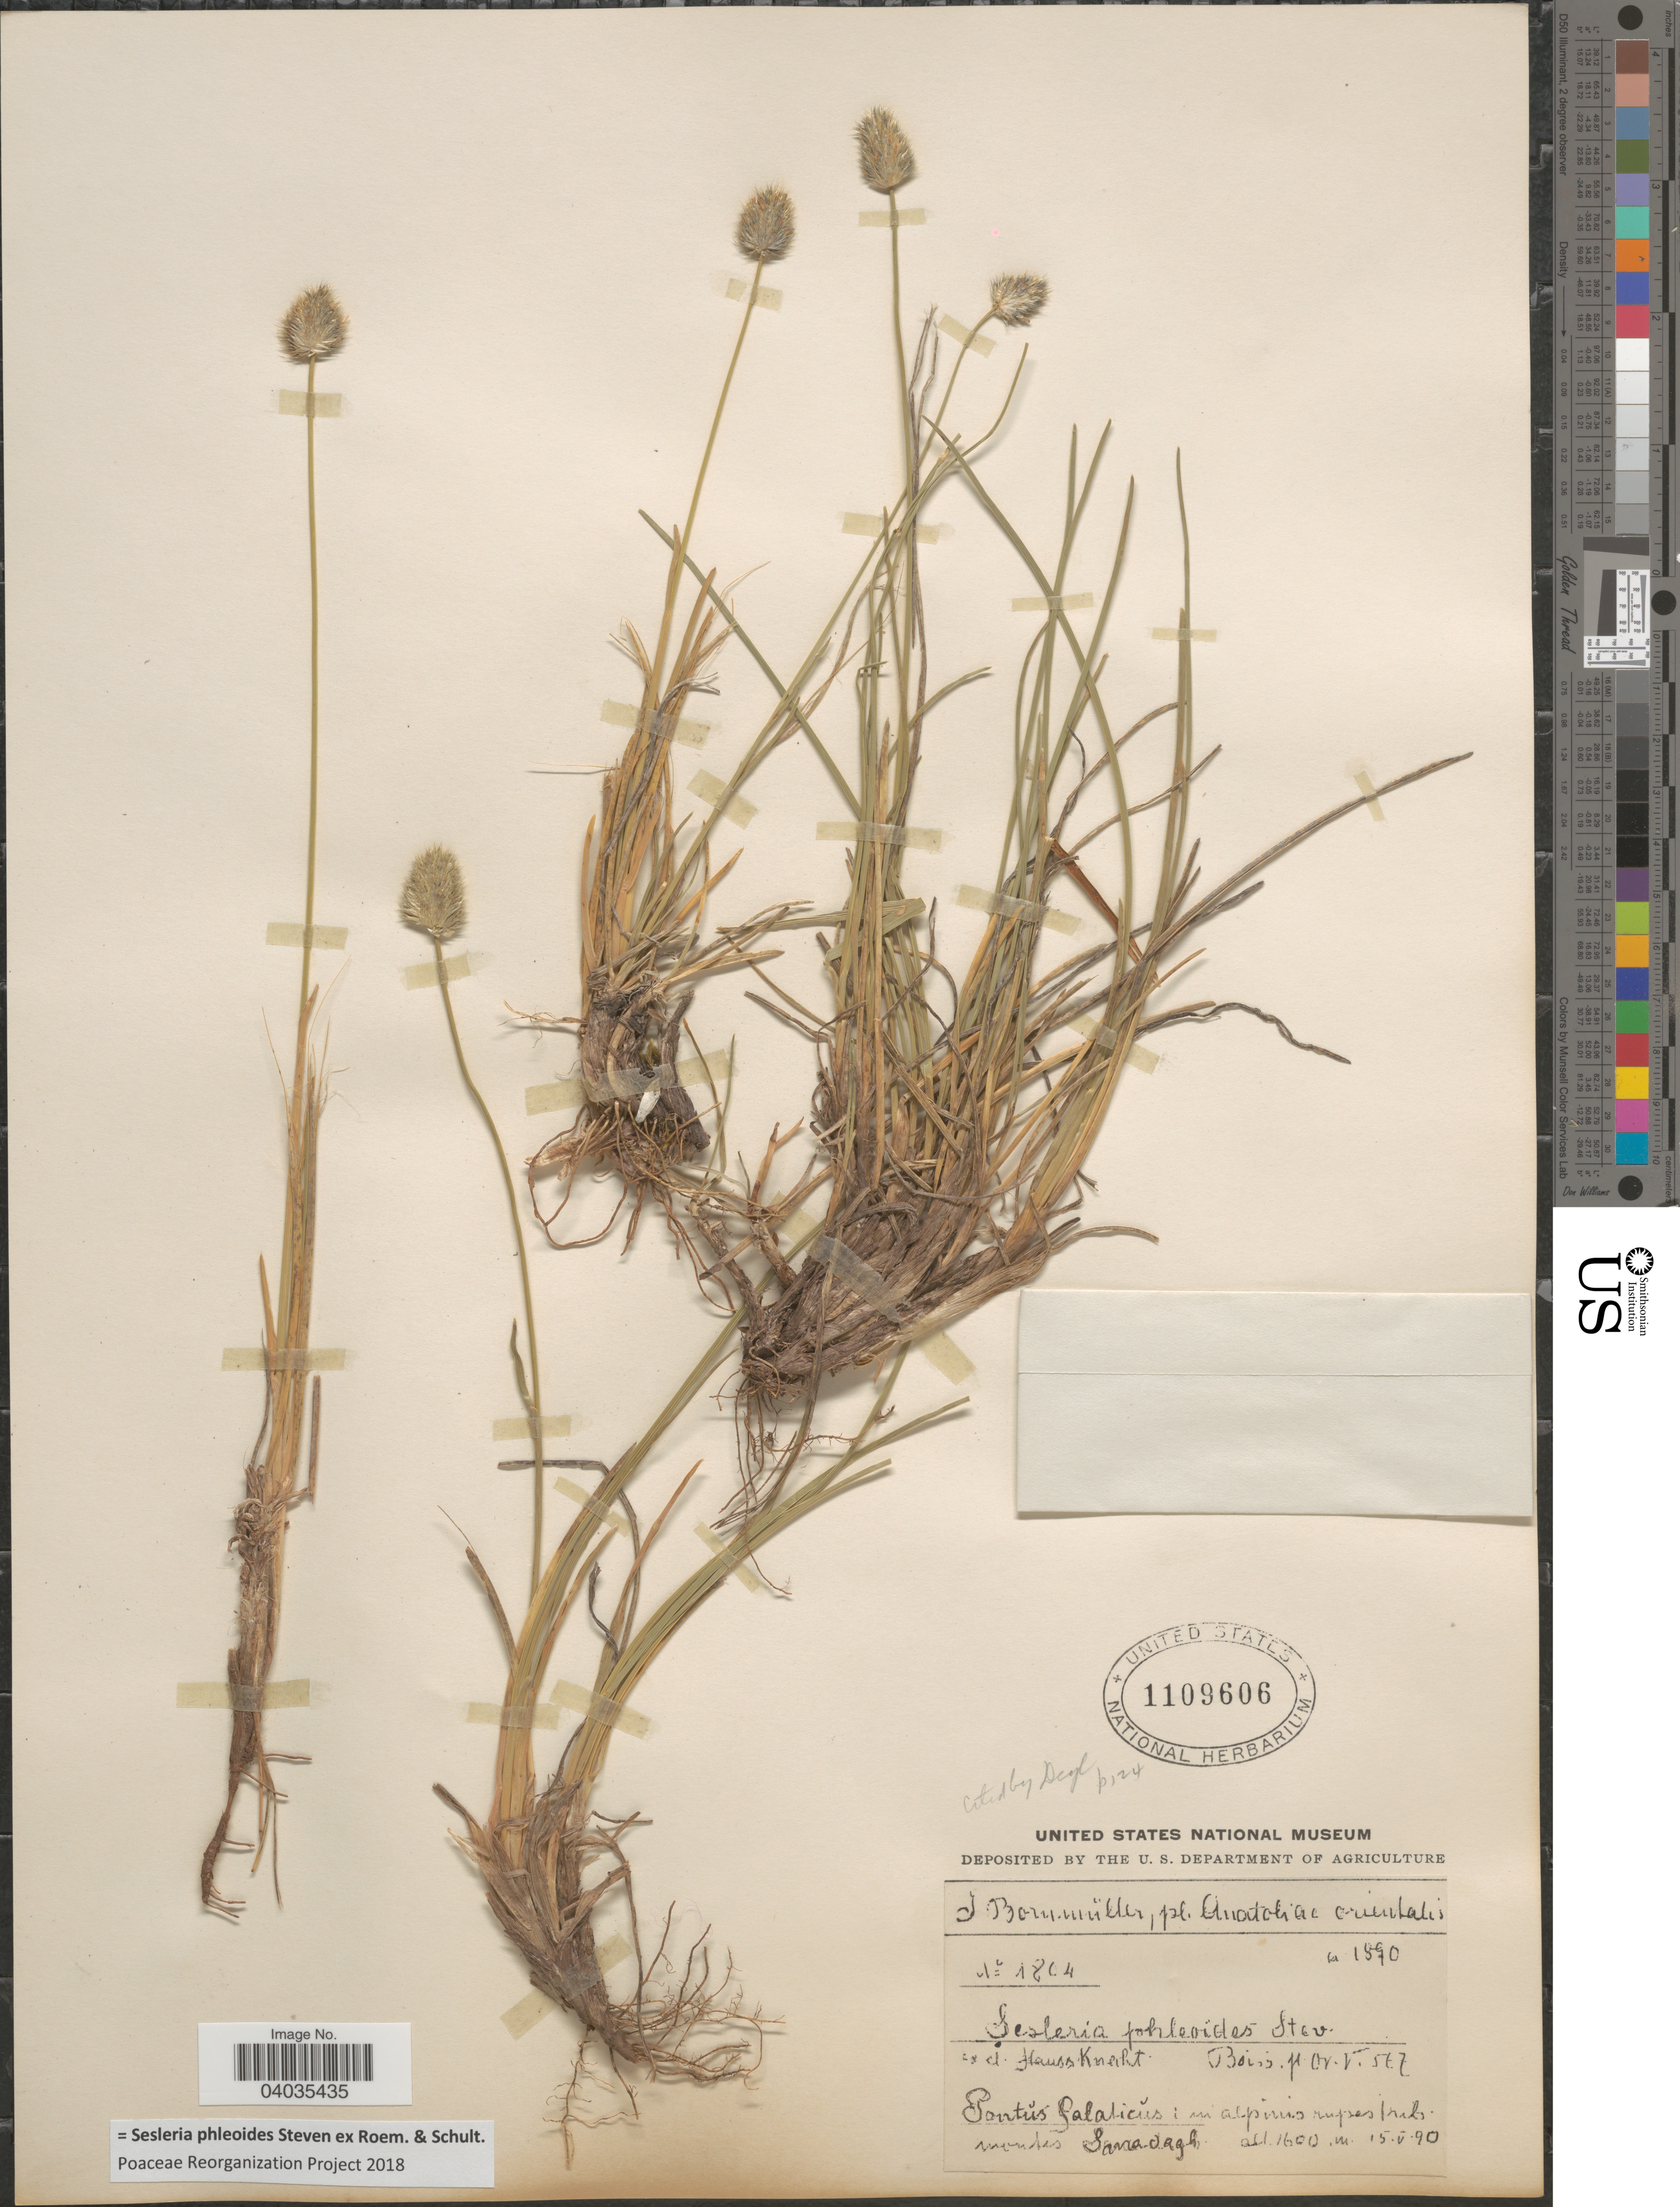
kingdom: Plantae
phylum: Tracheophyta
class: Liliopsida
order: Poales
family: Poaceae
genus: Sesleria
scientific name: Sesleria phleoides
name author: Stev. ex Roem. & Schult.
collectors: J. Bornmüller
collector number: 1804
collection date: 1890-05-15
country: Turkey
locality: Anatoliae orientalis. Pontus Galaticus: in alpinis rupestribus montes Sana-dagh.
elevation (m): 1600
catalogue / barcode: US 1109606